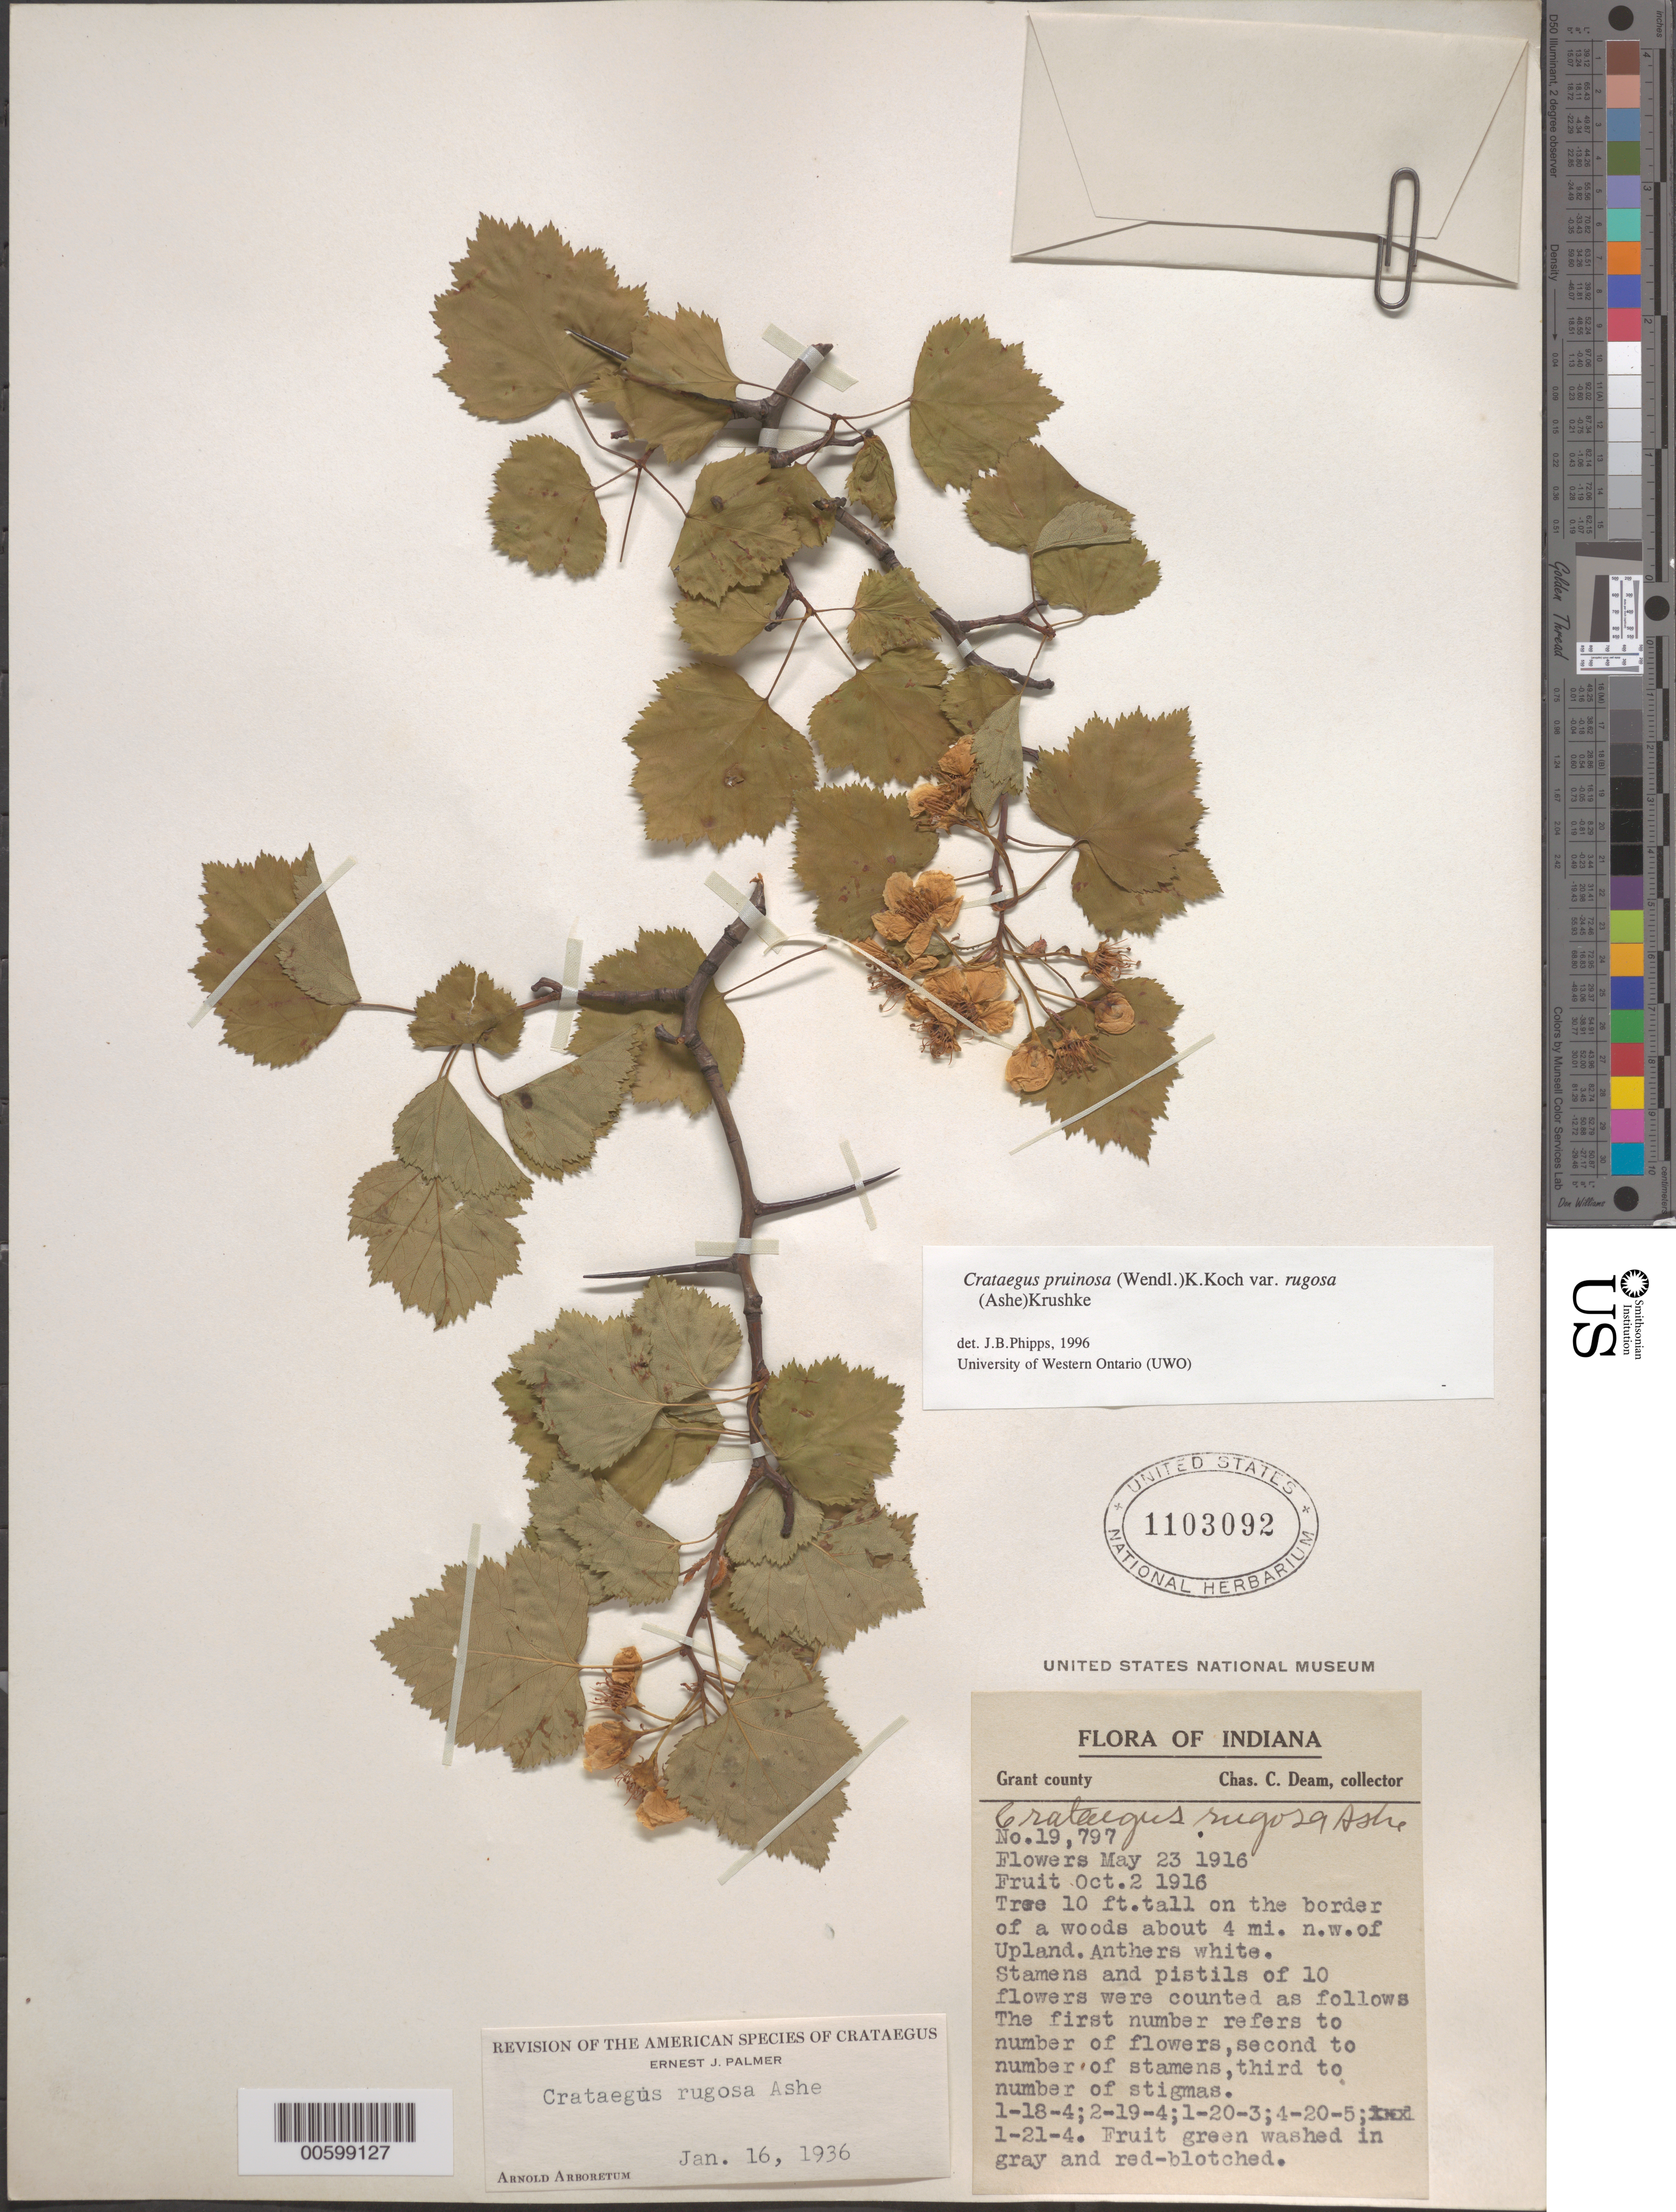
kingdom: Plantae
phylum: Tracheophyta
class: Magnoliopsida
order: Rosales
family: Rosaceae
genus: Crataegus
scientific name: Crataegus pruinosa var. rugosa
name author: (Ashe) Kruschke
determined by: Phipps, James B., (UWO), University of Western Ontario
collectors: C. C. Deam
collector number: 19797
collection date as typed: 23 May 1916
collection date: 1916-05-23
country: United States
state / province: Indiana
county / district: Grant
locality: About 4 mi. NW of Upland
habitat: On border of a woods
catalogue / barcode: US 1103092